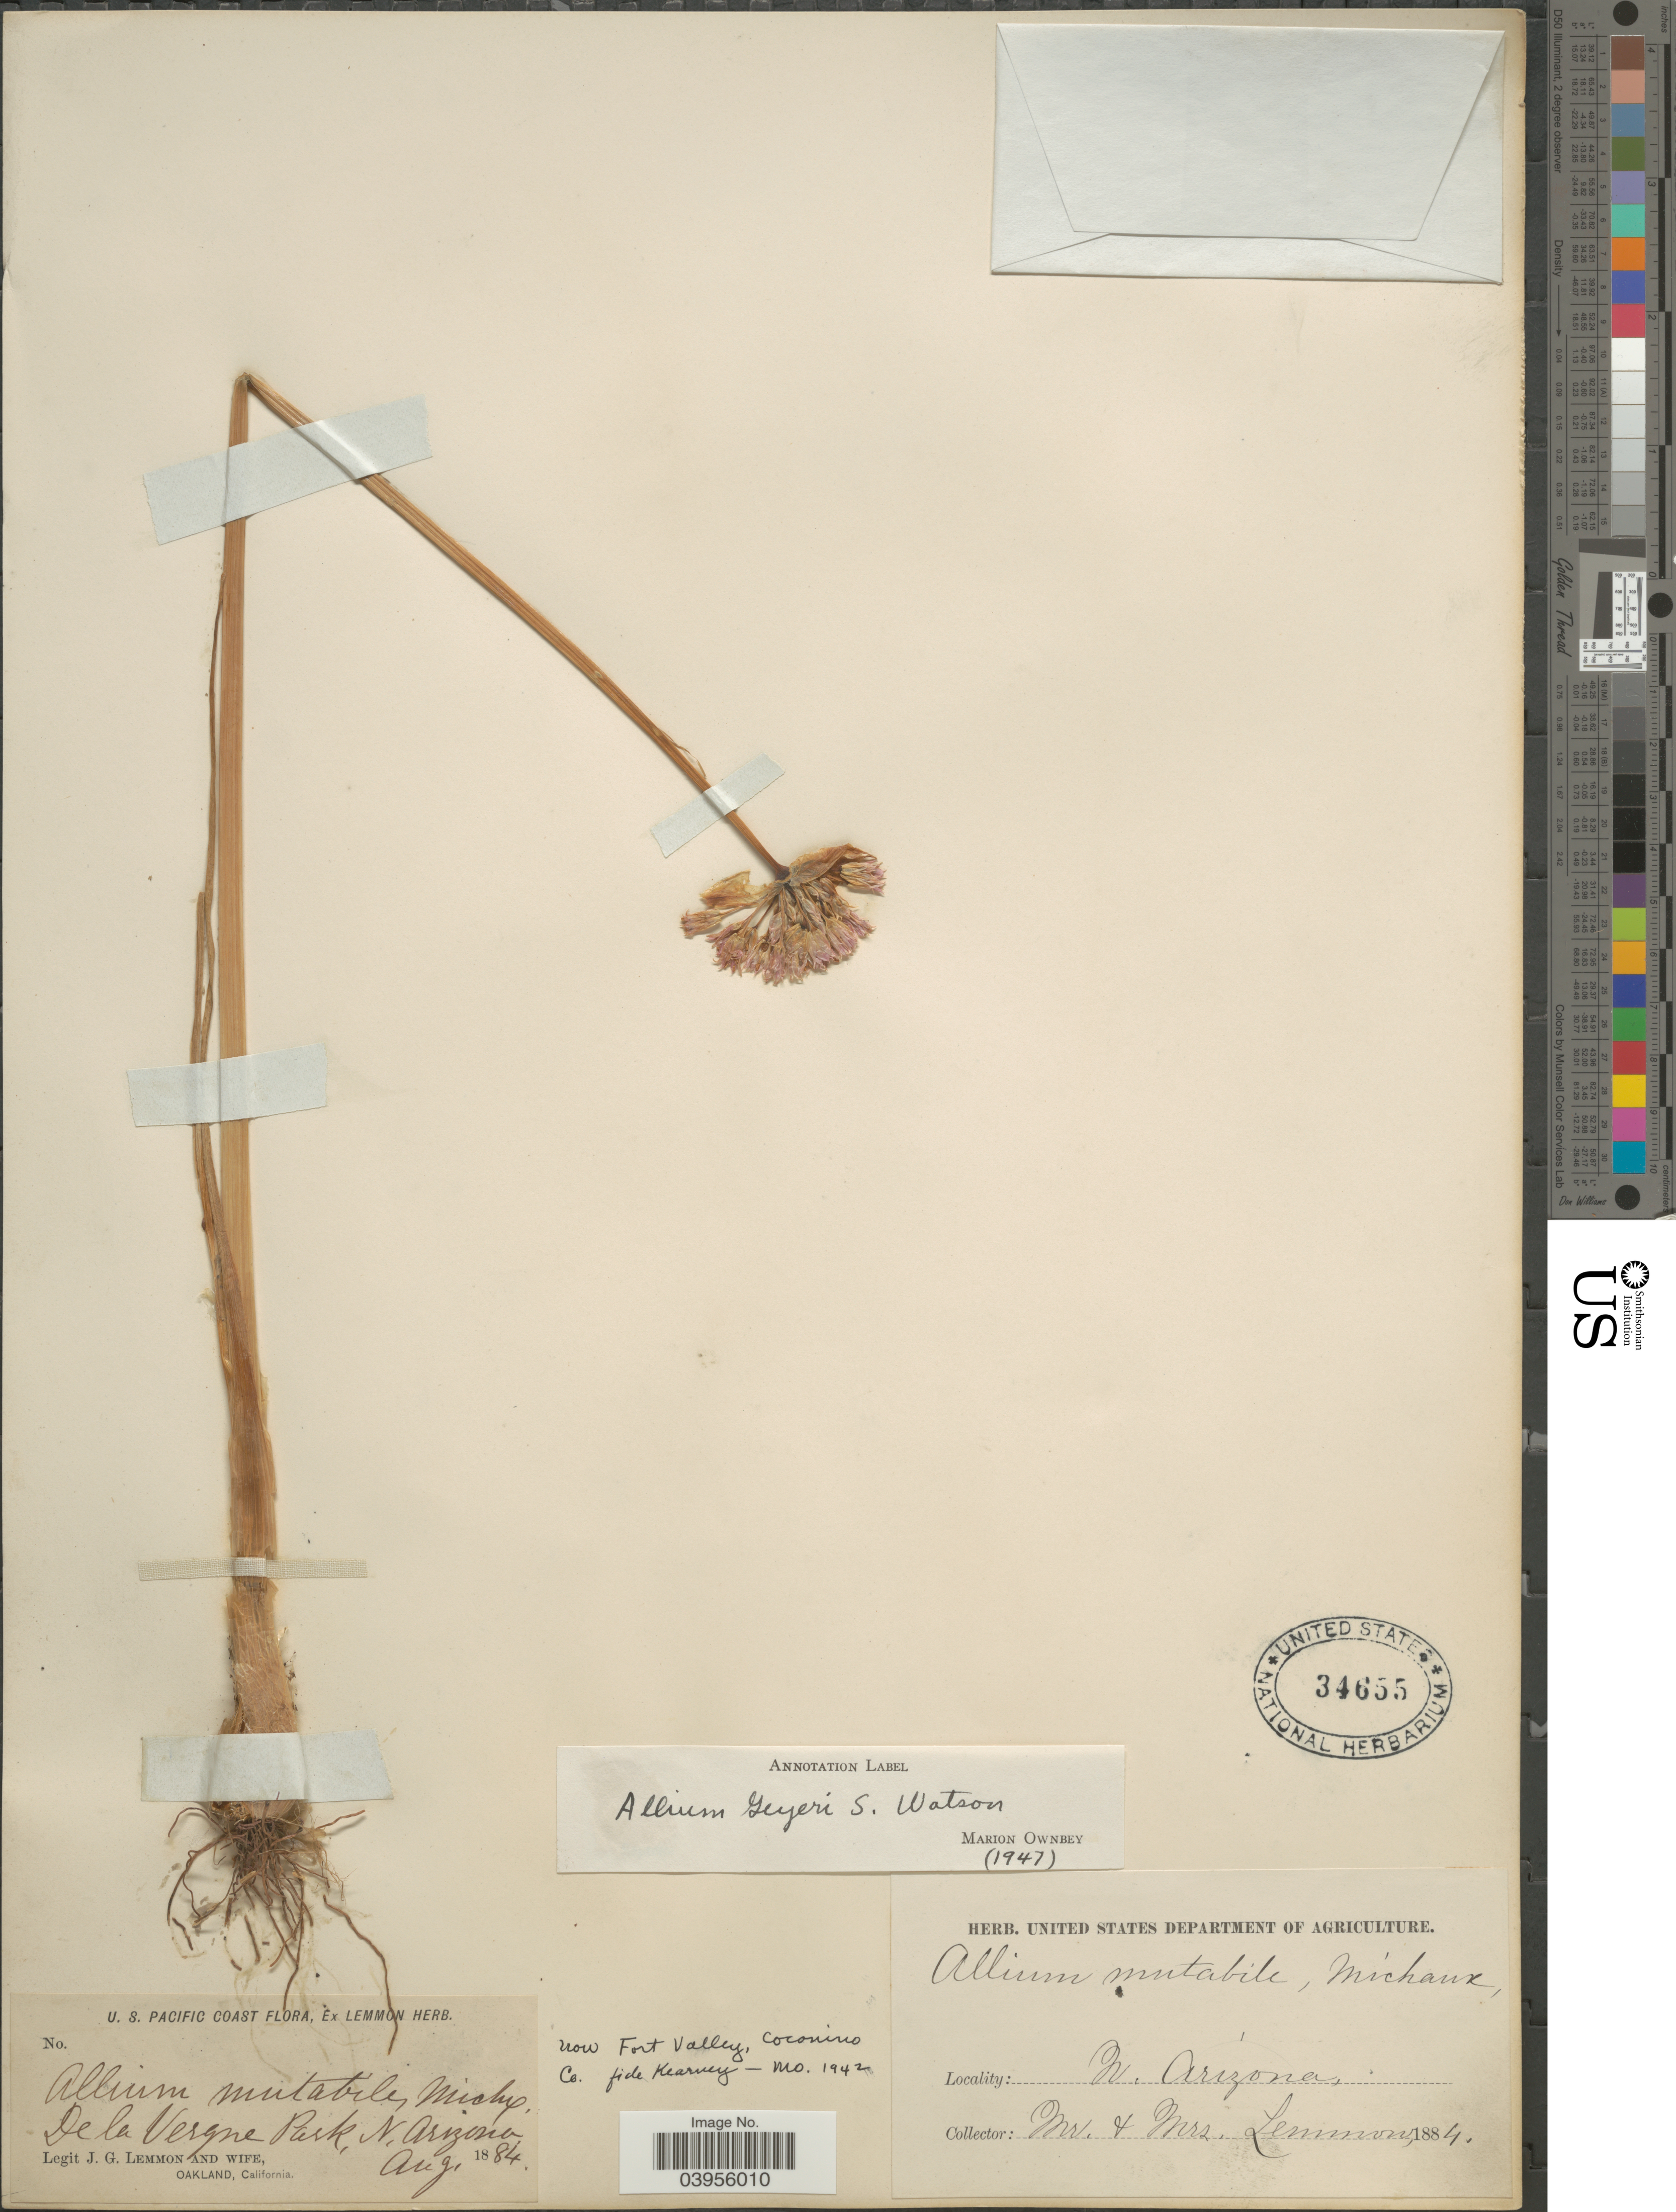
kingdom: Plantae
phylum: Tracheophyta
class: Liliopsida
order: Asparagales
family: Amaryllidaceae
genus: Allium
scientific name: Allium geyeri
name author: S. Watson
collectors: J. Lemmon & Mrs. J. G. Lemmon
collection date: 1884-08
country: United States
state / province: Arizona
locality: U. S. Pacific Coast. De la Vergne Park, N. Arizona.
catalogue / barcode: US 34655